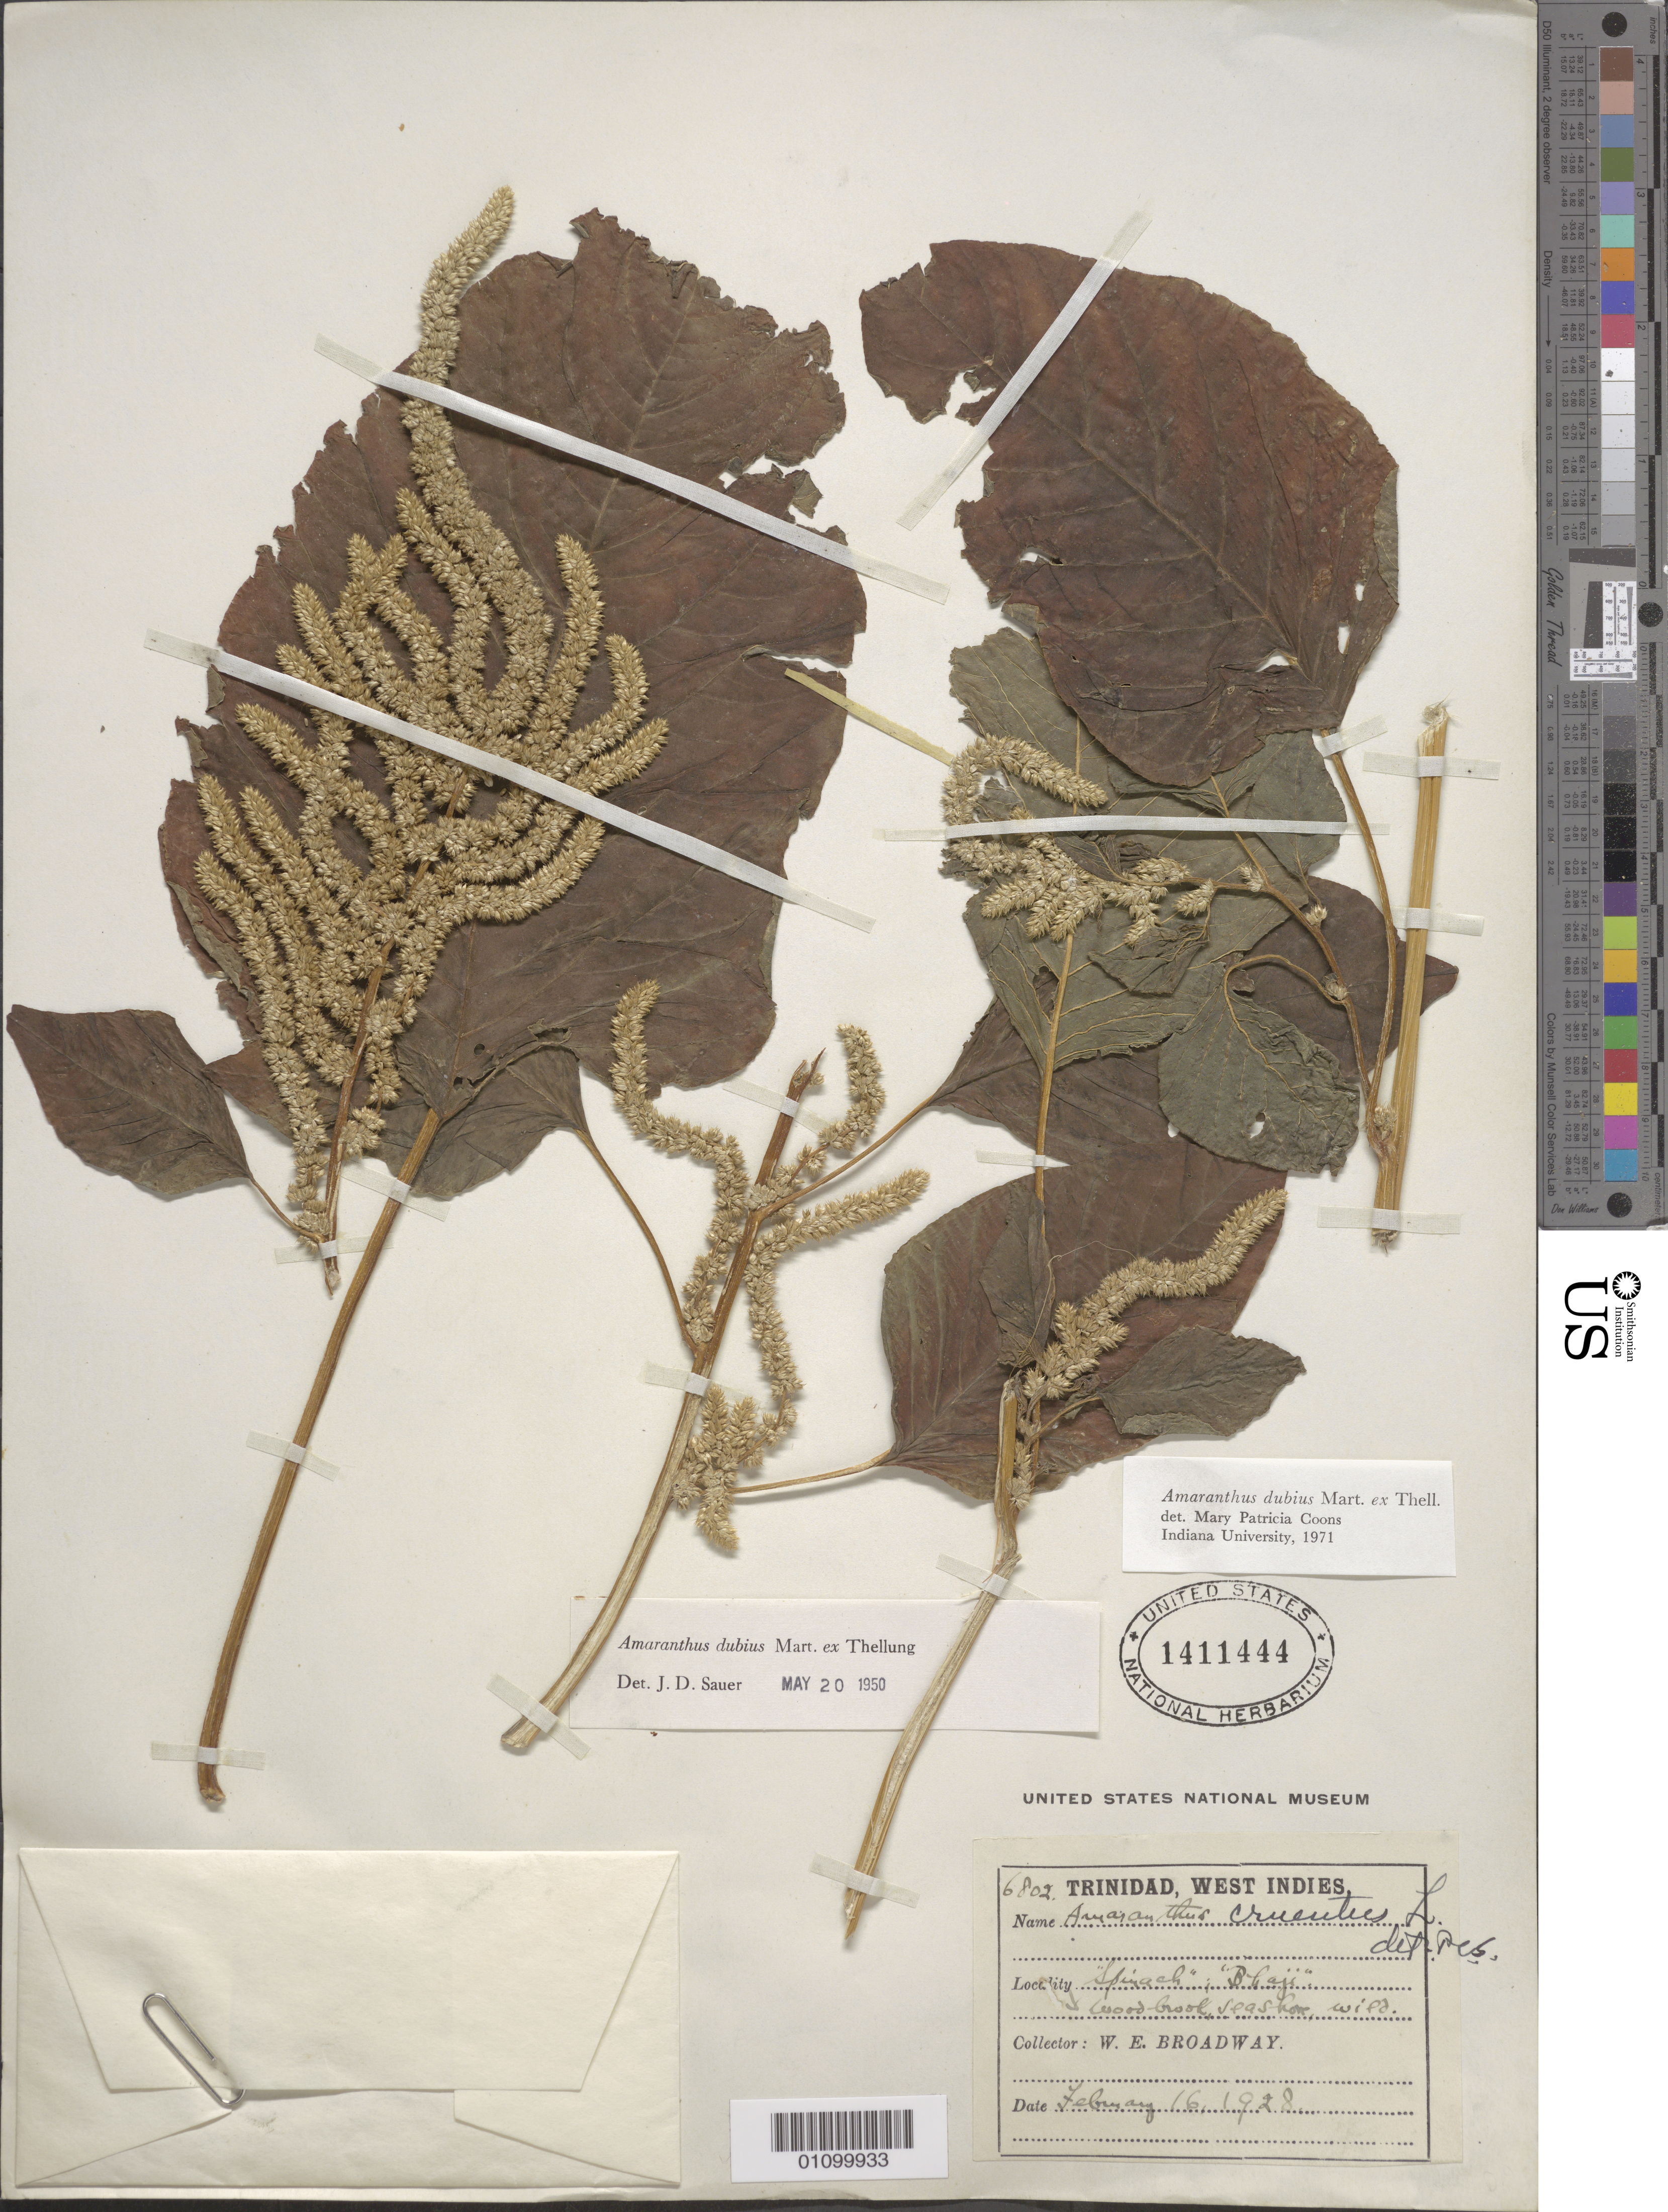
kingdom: Plantae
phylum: Tracheophyta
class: Magnoliopsida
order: Caryophyllales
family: Amaranthaceae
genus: Amaranthus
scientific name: Amaranthus dubius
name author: Mart. ex Thell.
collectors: W. E. Broadway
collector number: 6802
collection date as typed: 16 Feb 1928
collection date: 1928-02-16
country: Trinidad and Tobago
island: Trinidad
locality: Wood brook, sea shore, wild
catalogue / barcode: US 1411444